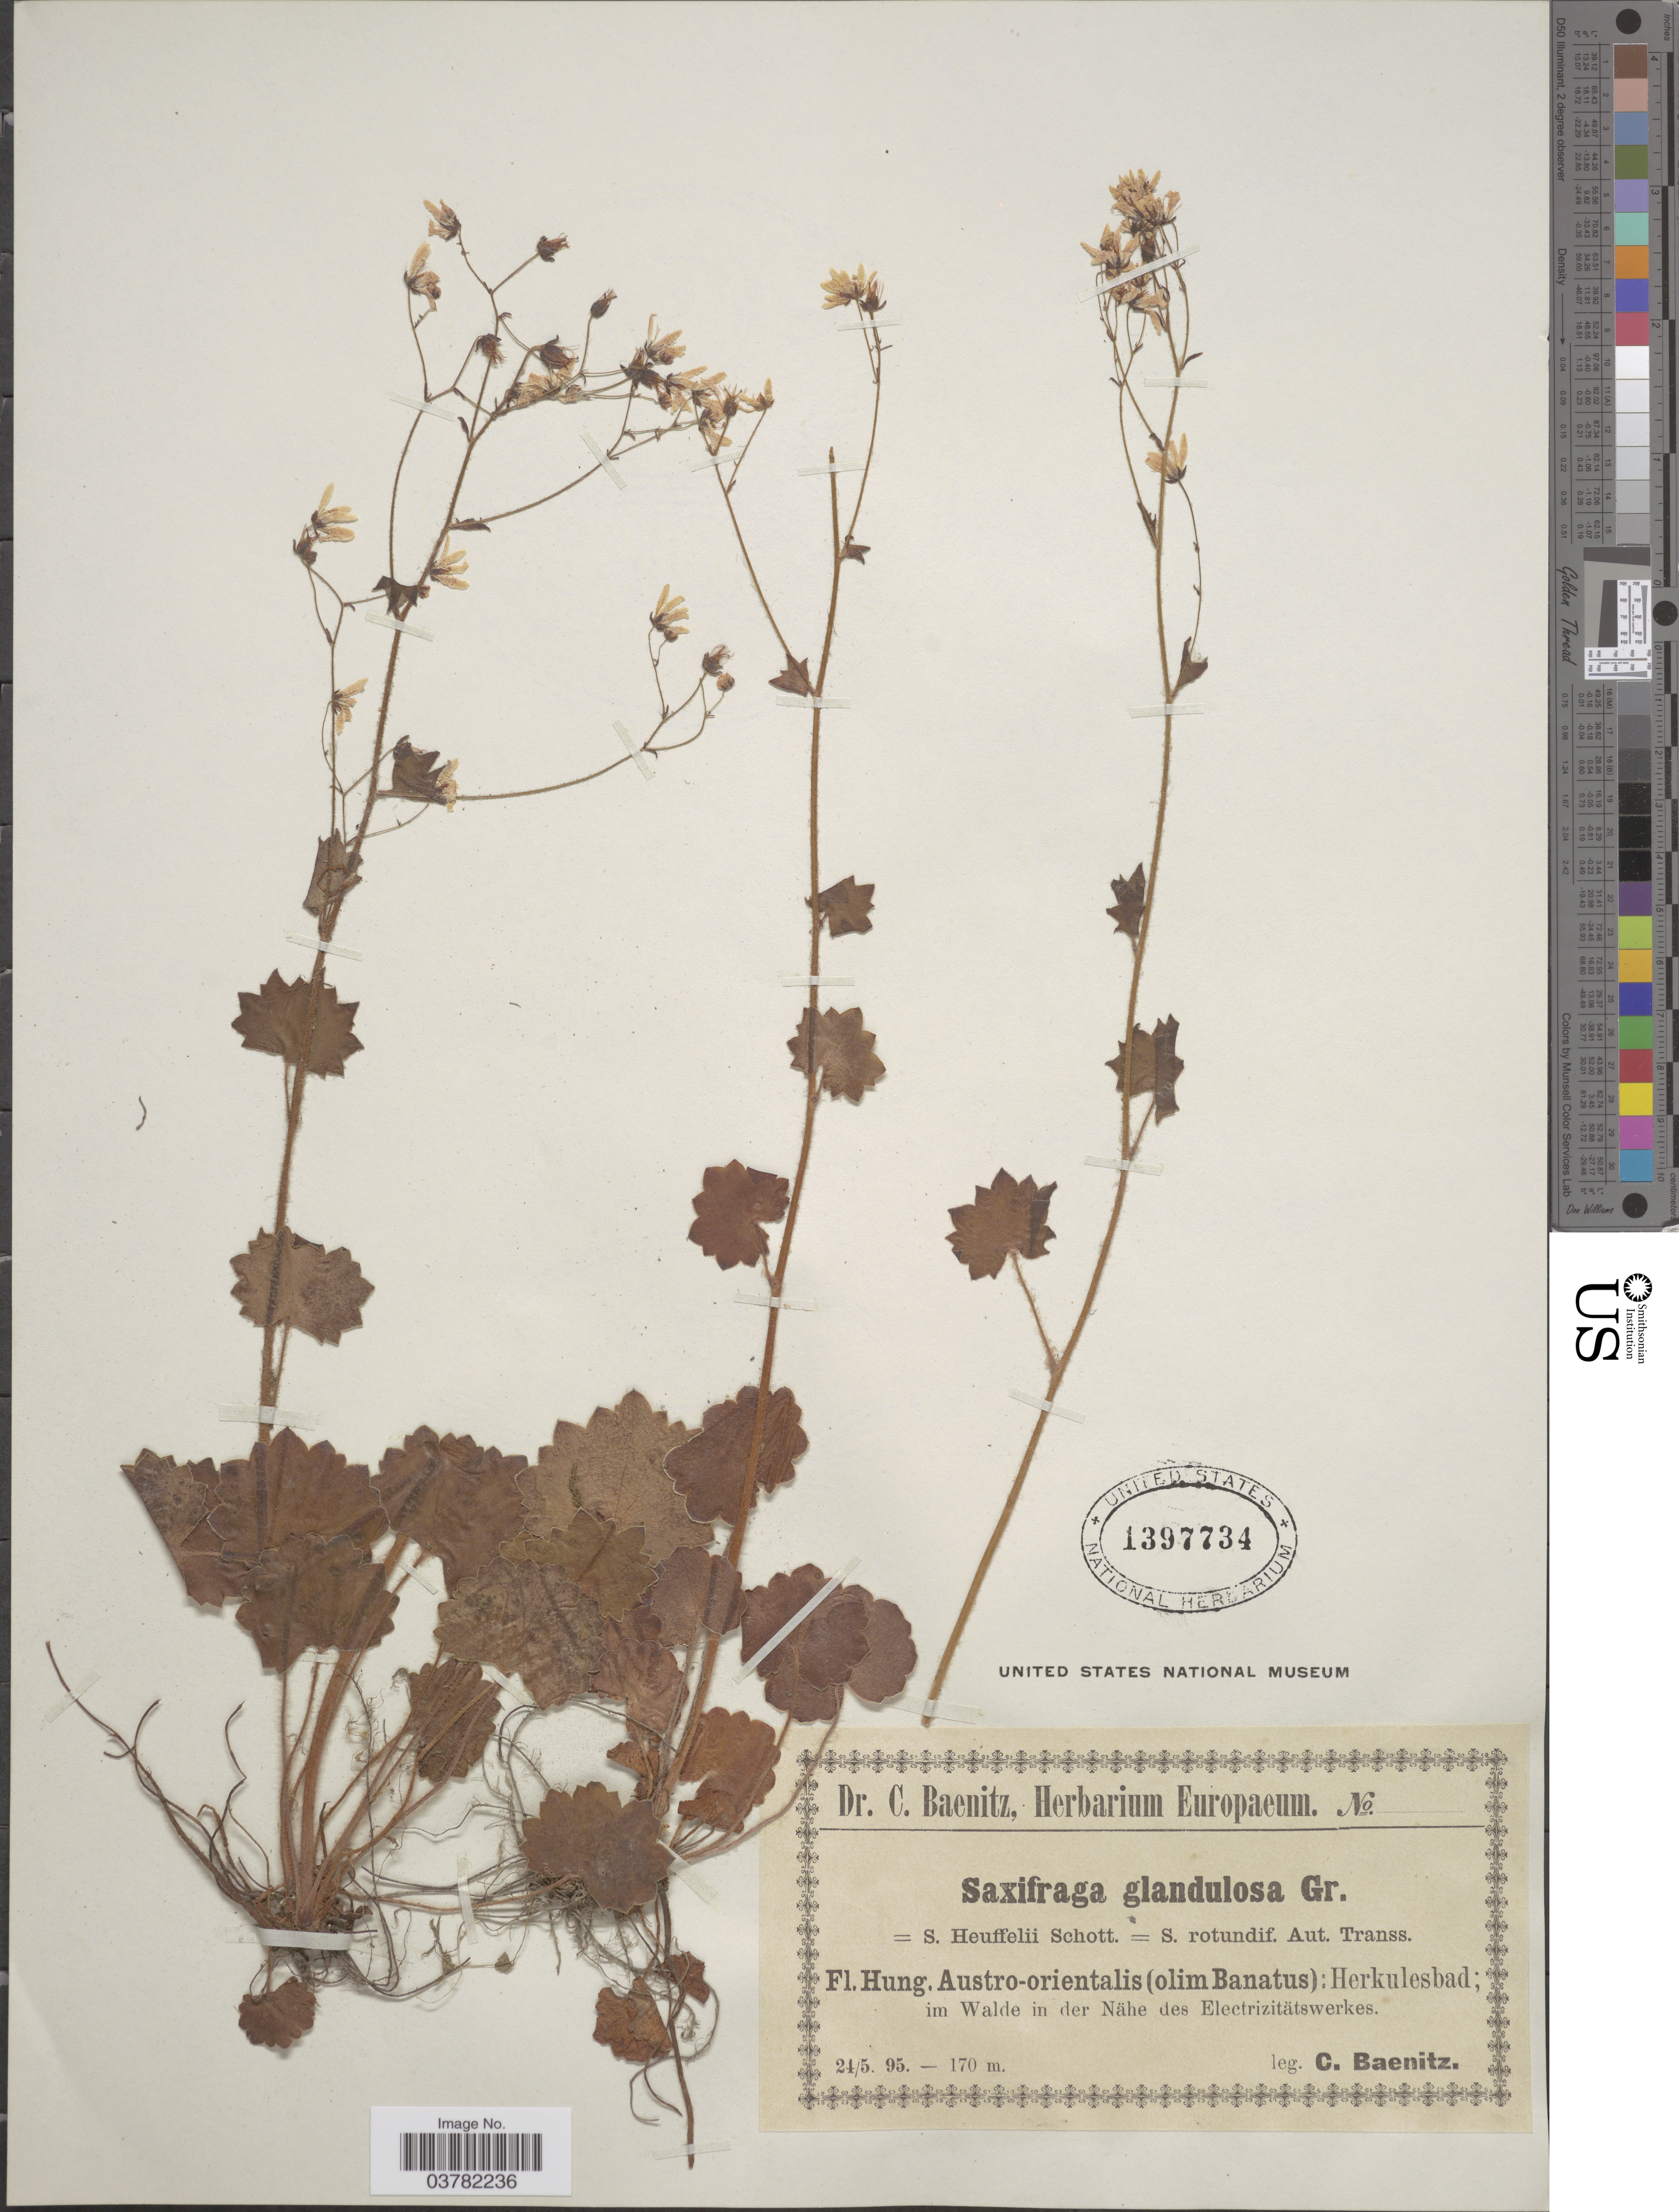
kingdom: Plantae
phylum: Tracheophyta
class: Magnoliopsida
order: Saxifragales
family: Saxifragaceae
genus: Saxifraga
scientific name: Saxifraga glabella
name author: Bertol.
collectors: C. G. Baenitz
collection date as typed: Transcribed d/m/y: 24/5/95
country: Romania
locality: Hung. Austro-orientalis (olim Banatus): Herkulesbad; im Walde in der Nähe des Electrizitätswerkes.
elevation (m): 170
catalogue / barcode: US 1397734